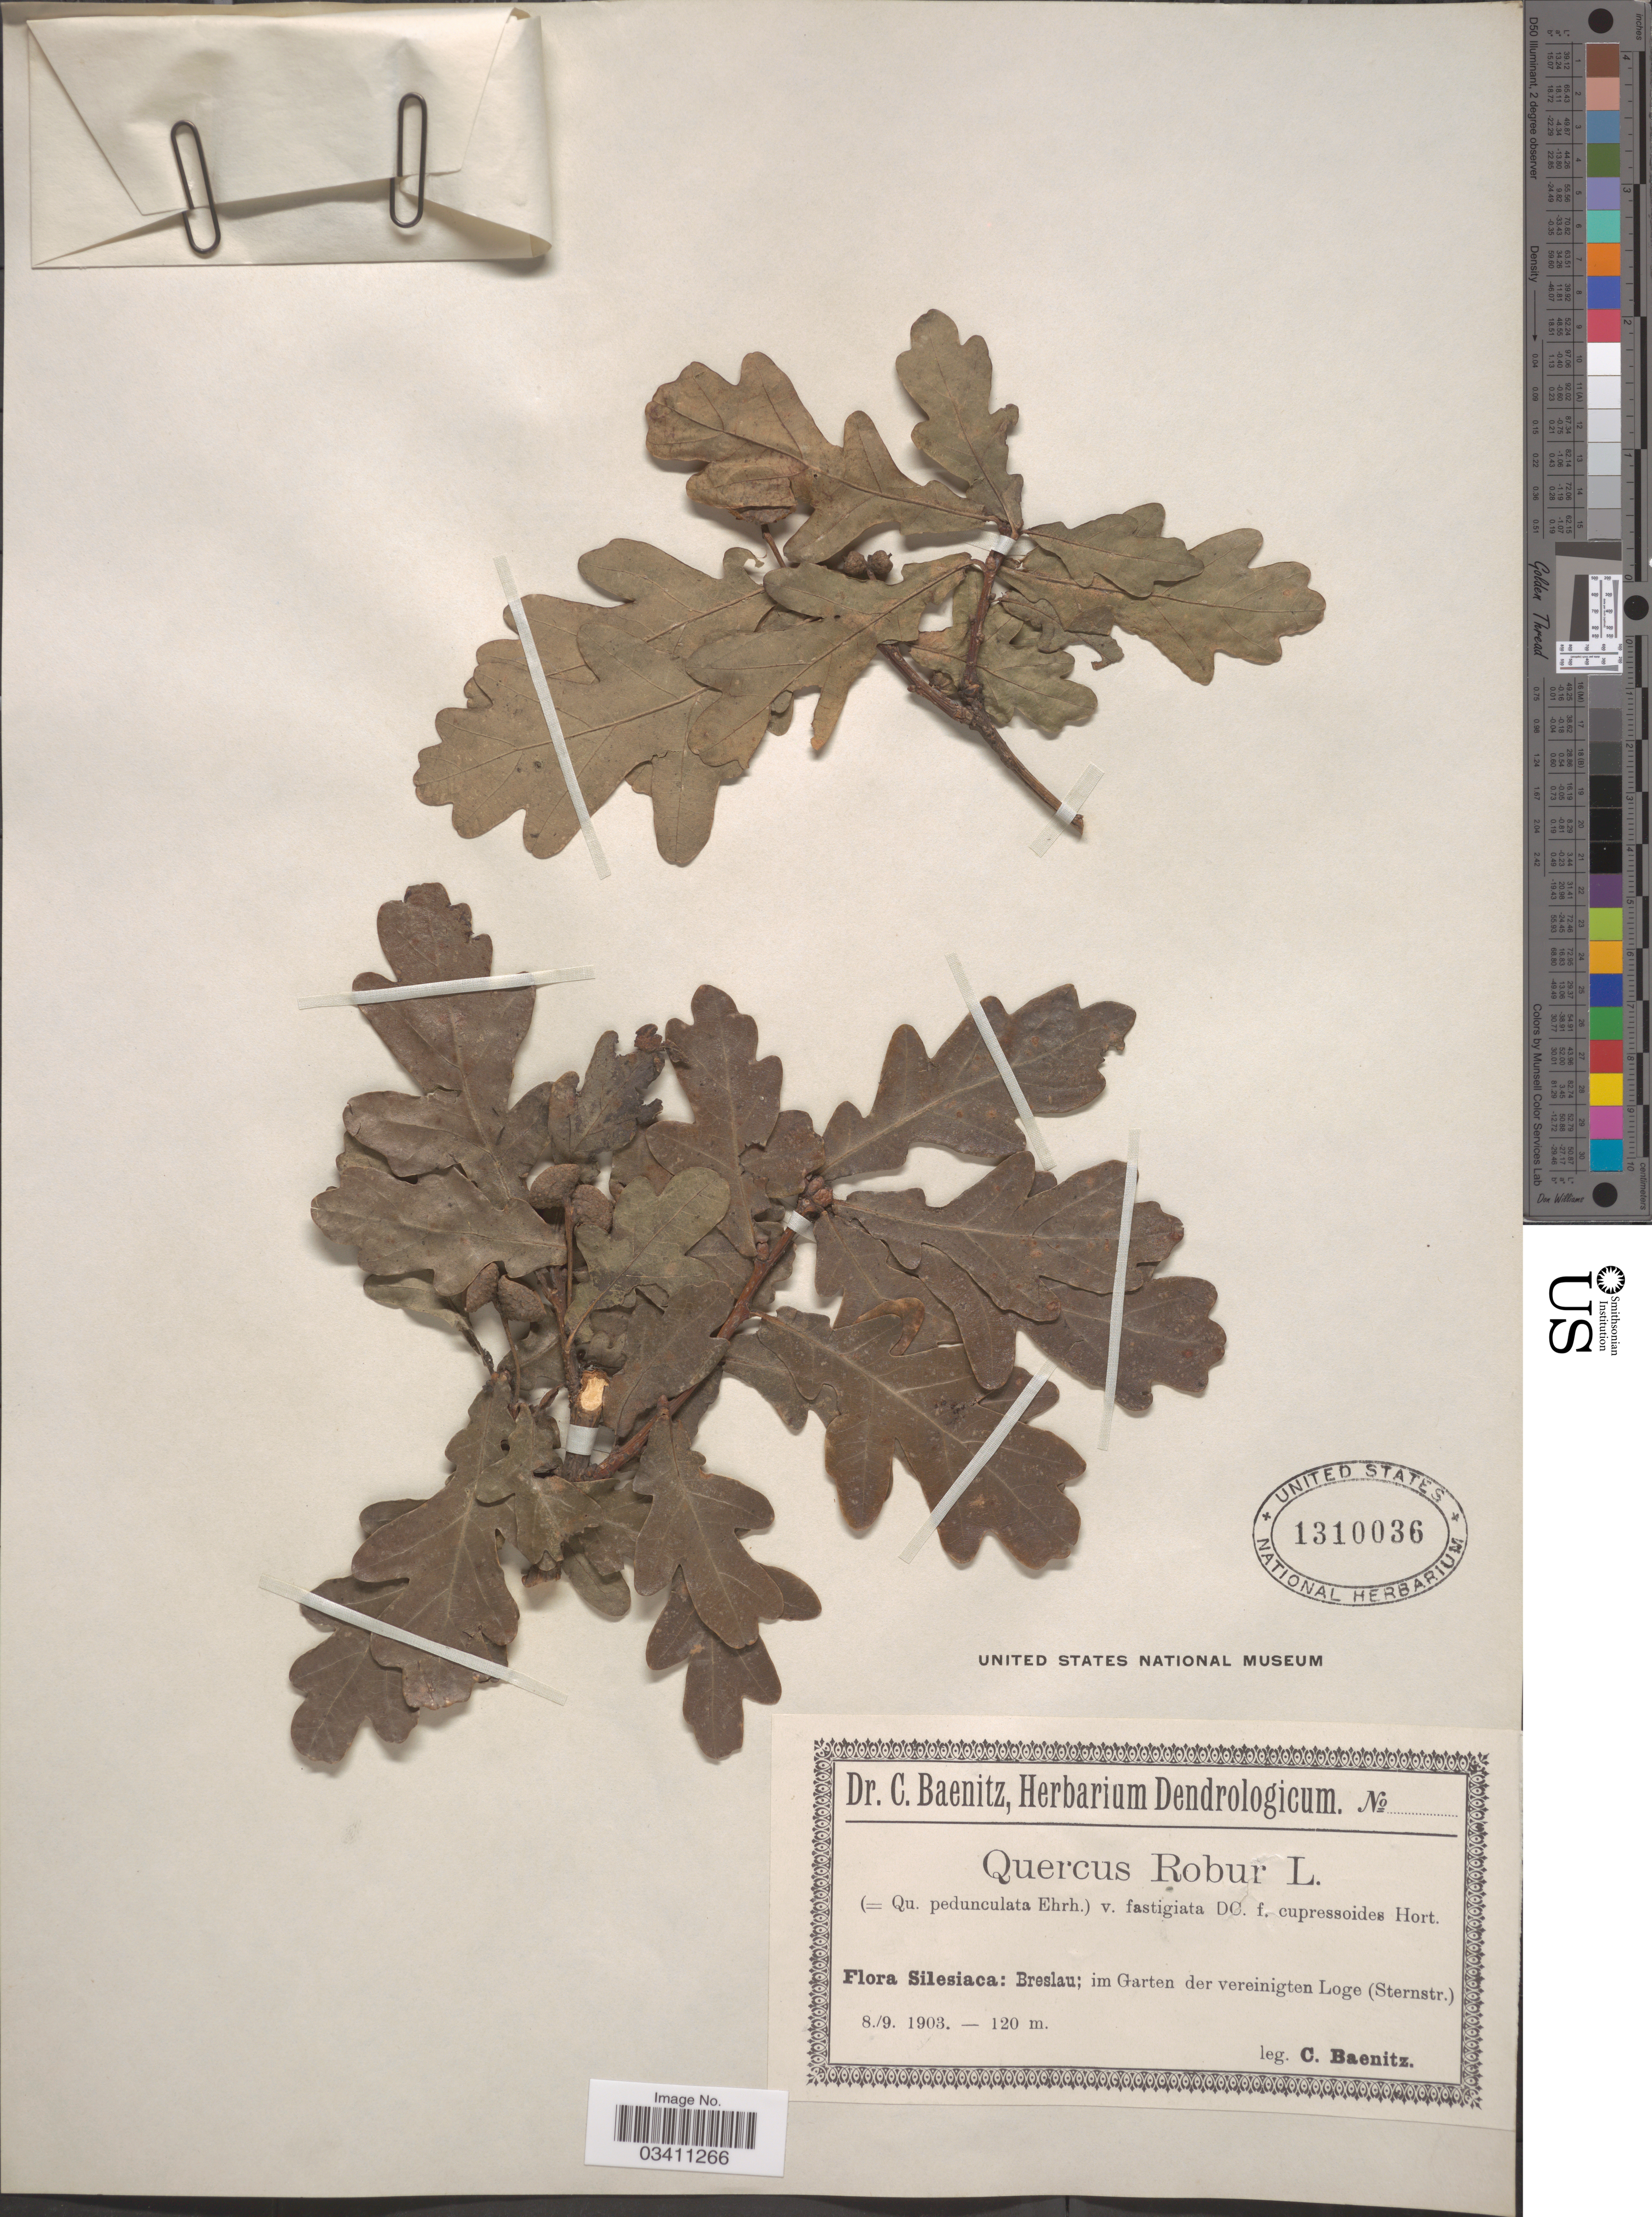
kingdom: Plantae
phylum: Tracheophyta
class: Magnoliopsida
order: Fagales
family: Fagaceae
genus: Quercus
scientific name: Quercus robur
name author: L.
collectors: C. G. Baenitz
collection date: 1903-09-08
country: Poland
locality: Silesiaca: Breslau; im Garten der vereinigten Loge (Sternstr.).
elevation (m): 120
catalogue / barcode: US 1310036